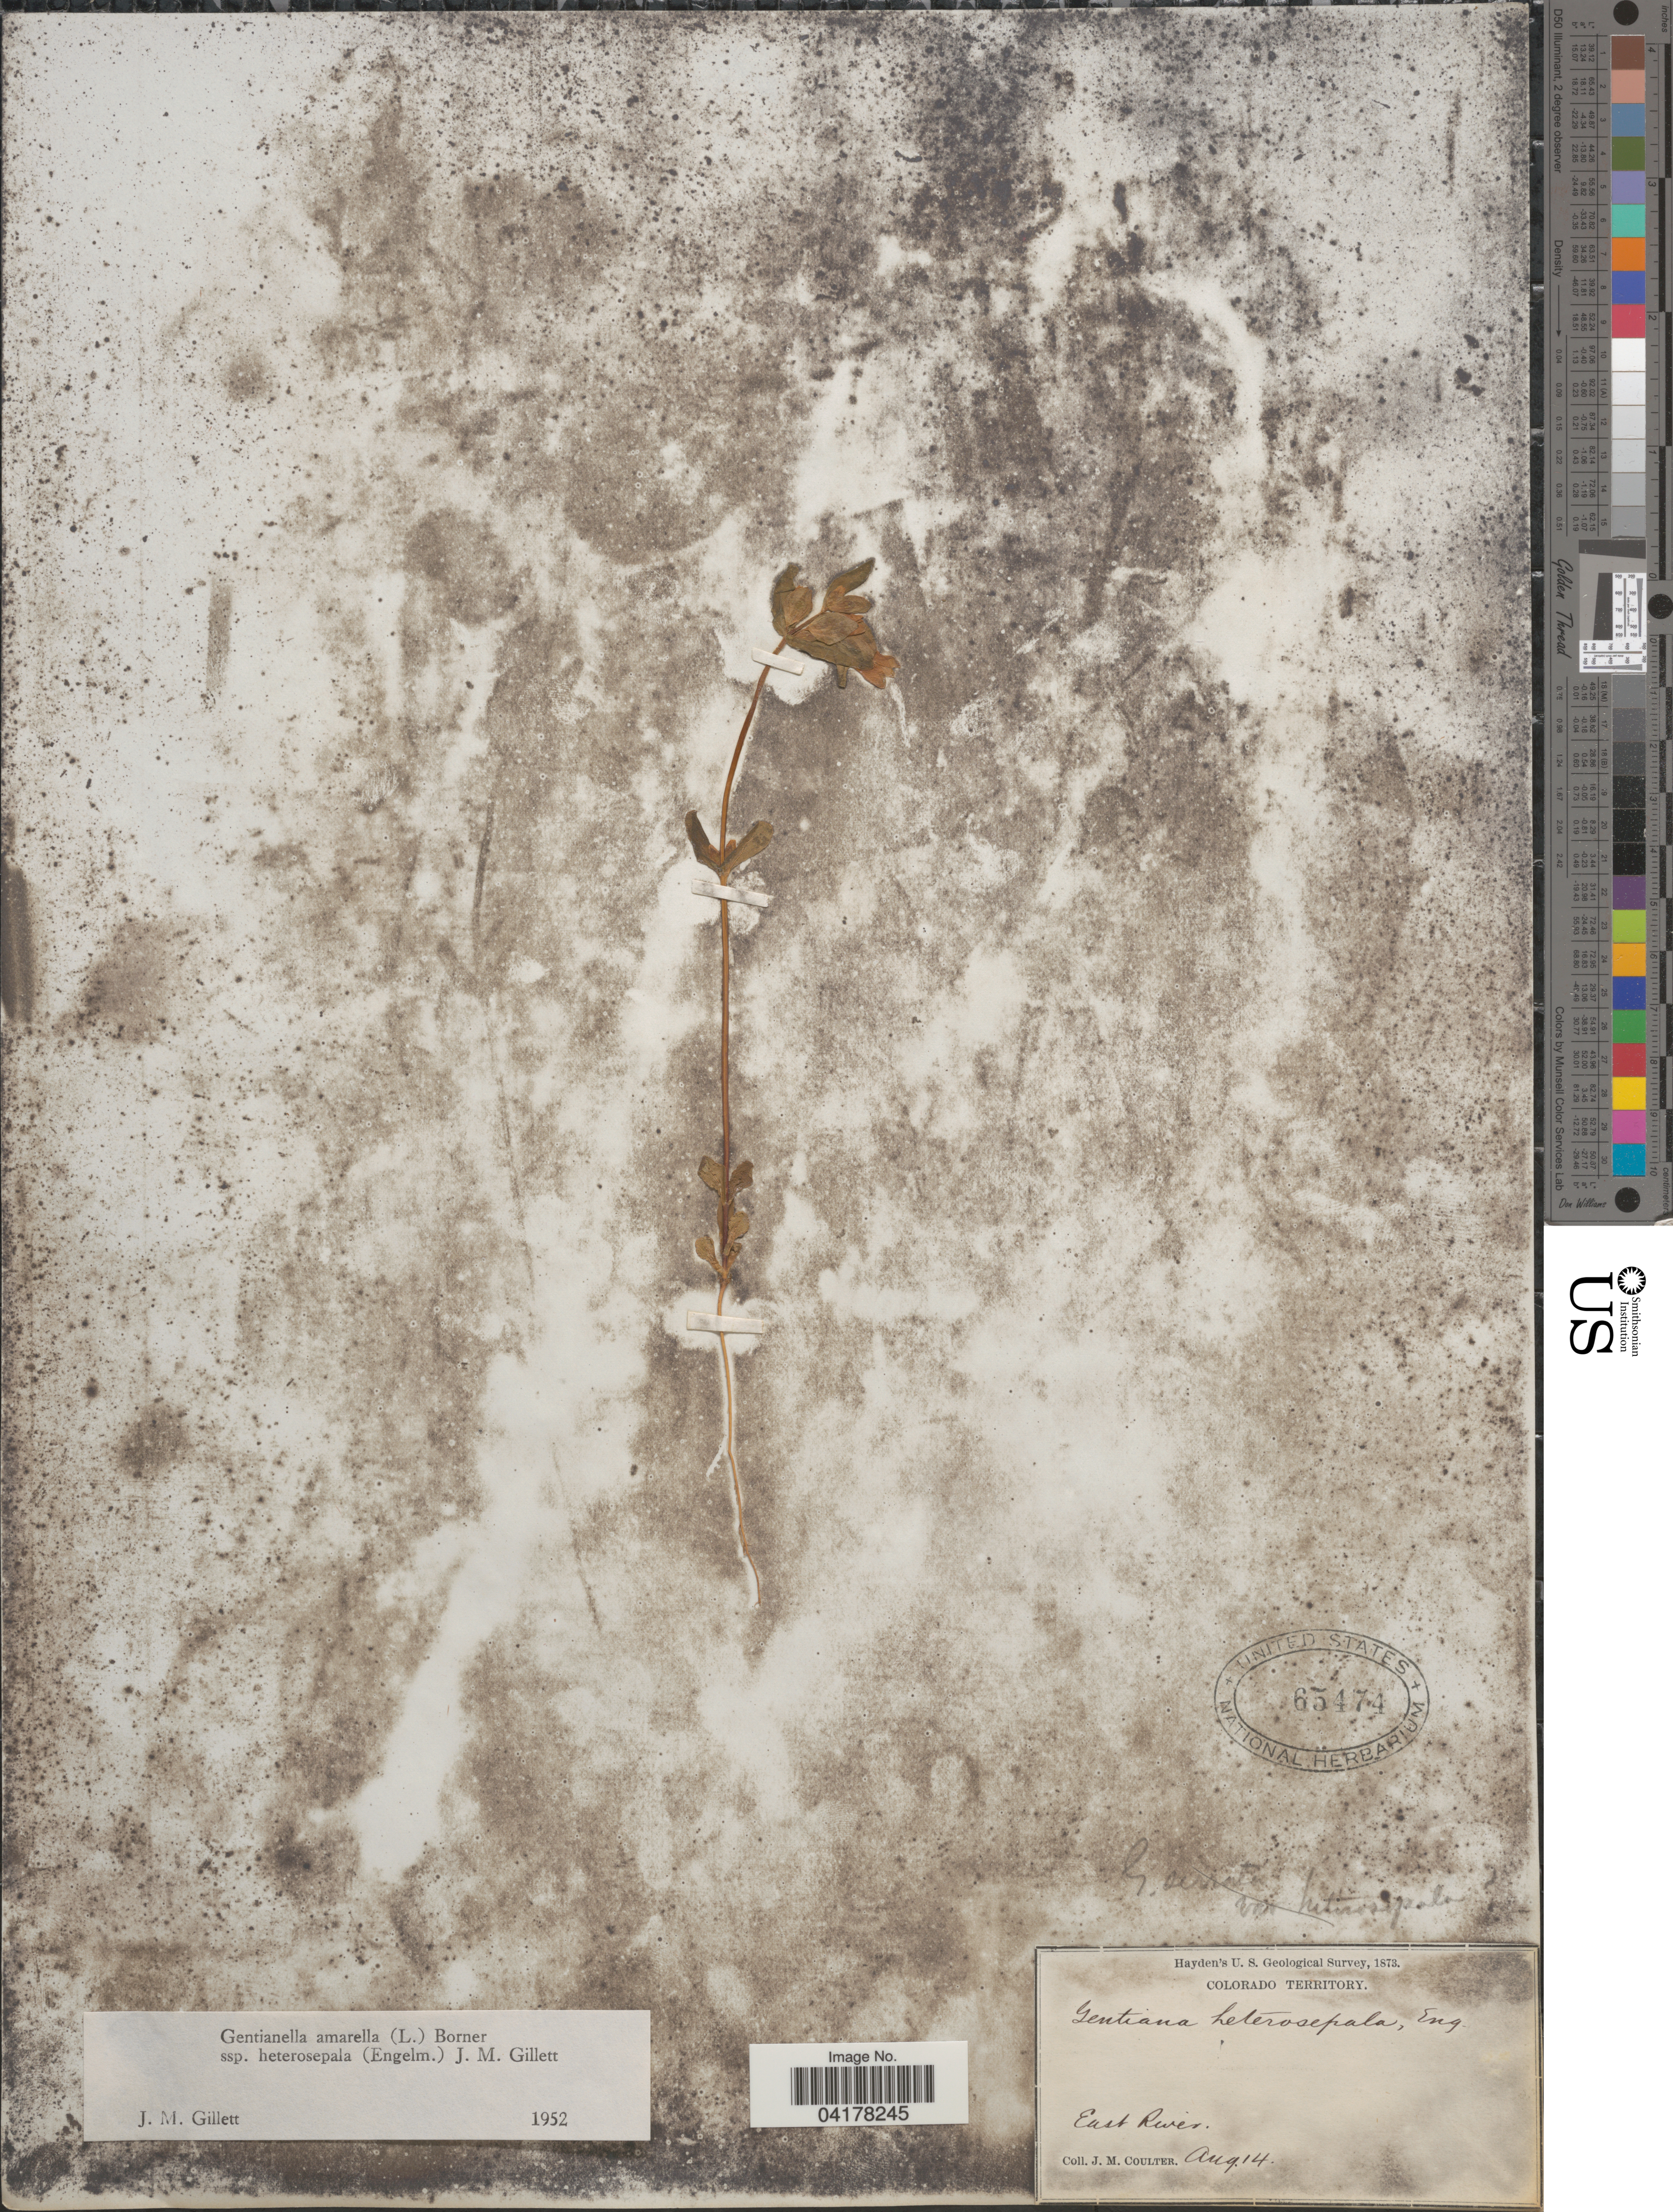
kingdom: Plantae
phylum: Tracheophyta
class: Magnoliopsida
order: Gentianales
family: Gentianaceae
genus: Gentianella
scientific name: Gentianella amarella subsp. heterosepala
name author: (Engelm.) J.M. Gillet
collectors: J. M. Coulter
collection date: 1873-08-14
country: United States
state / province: Colorado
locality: Hayden's U. S. Geological Survey, 1873. Colorado Territory. East River.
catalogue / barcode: US 65474